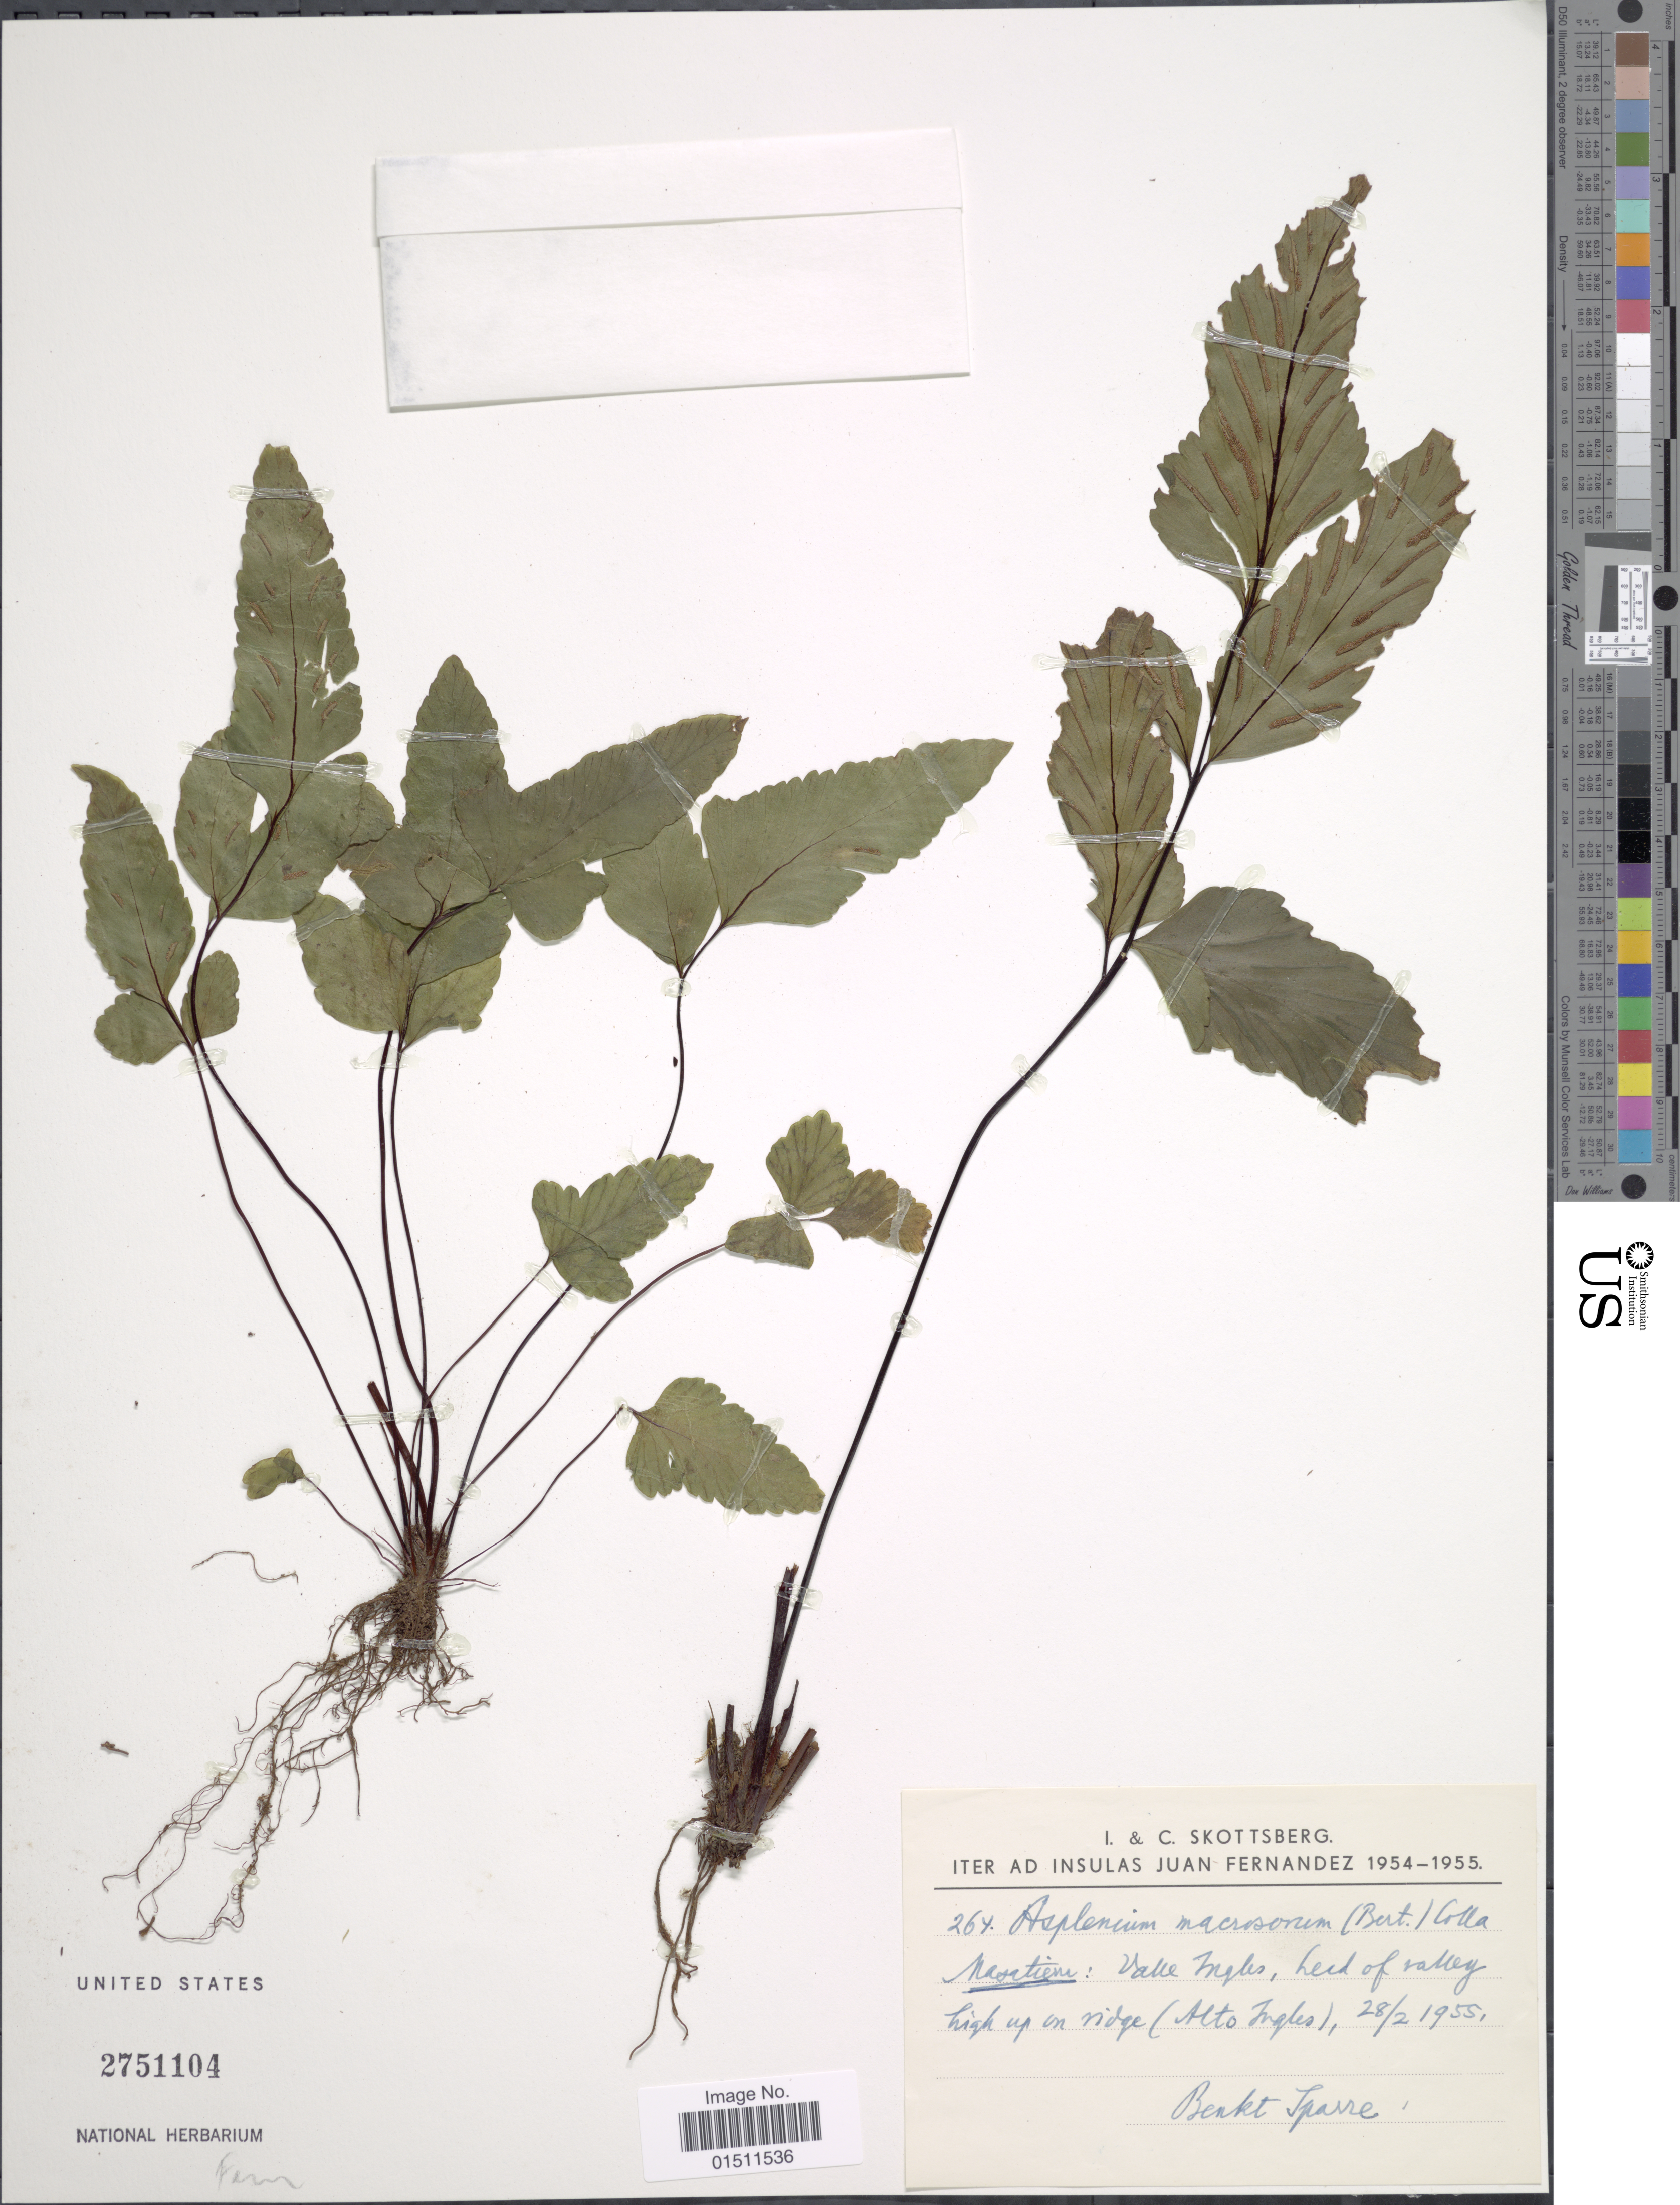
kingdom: Plantae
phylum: Tracheophyta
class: Polypodiopsida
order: Polypodiales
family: Aspleniaceae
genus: Asplenium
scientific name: Asplenium macrosorum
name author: Bertero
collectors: B. Sparre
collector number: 264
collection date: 1955-02-28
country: Chile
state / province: Valparaíso (V)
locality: Iter ad insulas Juan Fernandez, Masatierra: Valle Ingles, head of valley high up on ridge ( Alto Ingles).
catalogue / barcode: US 2751104